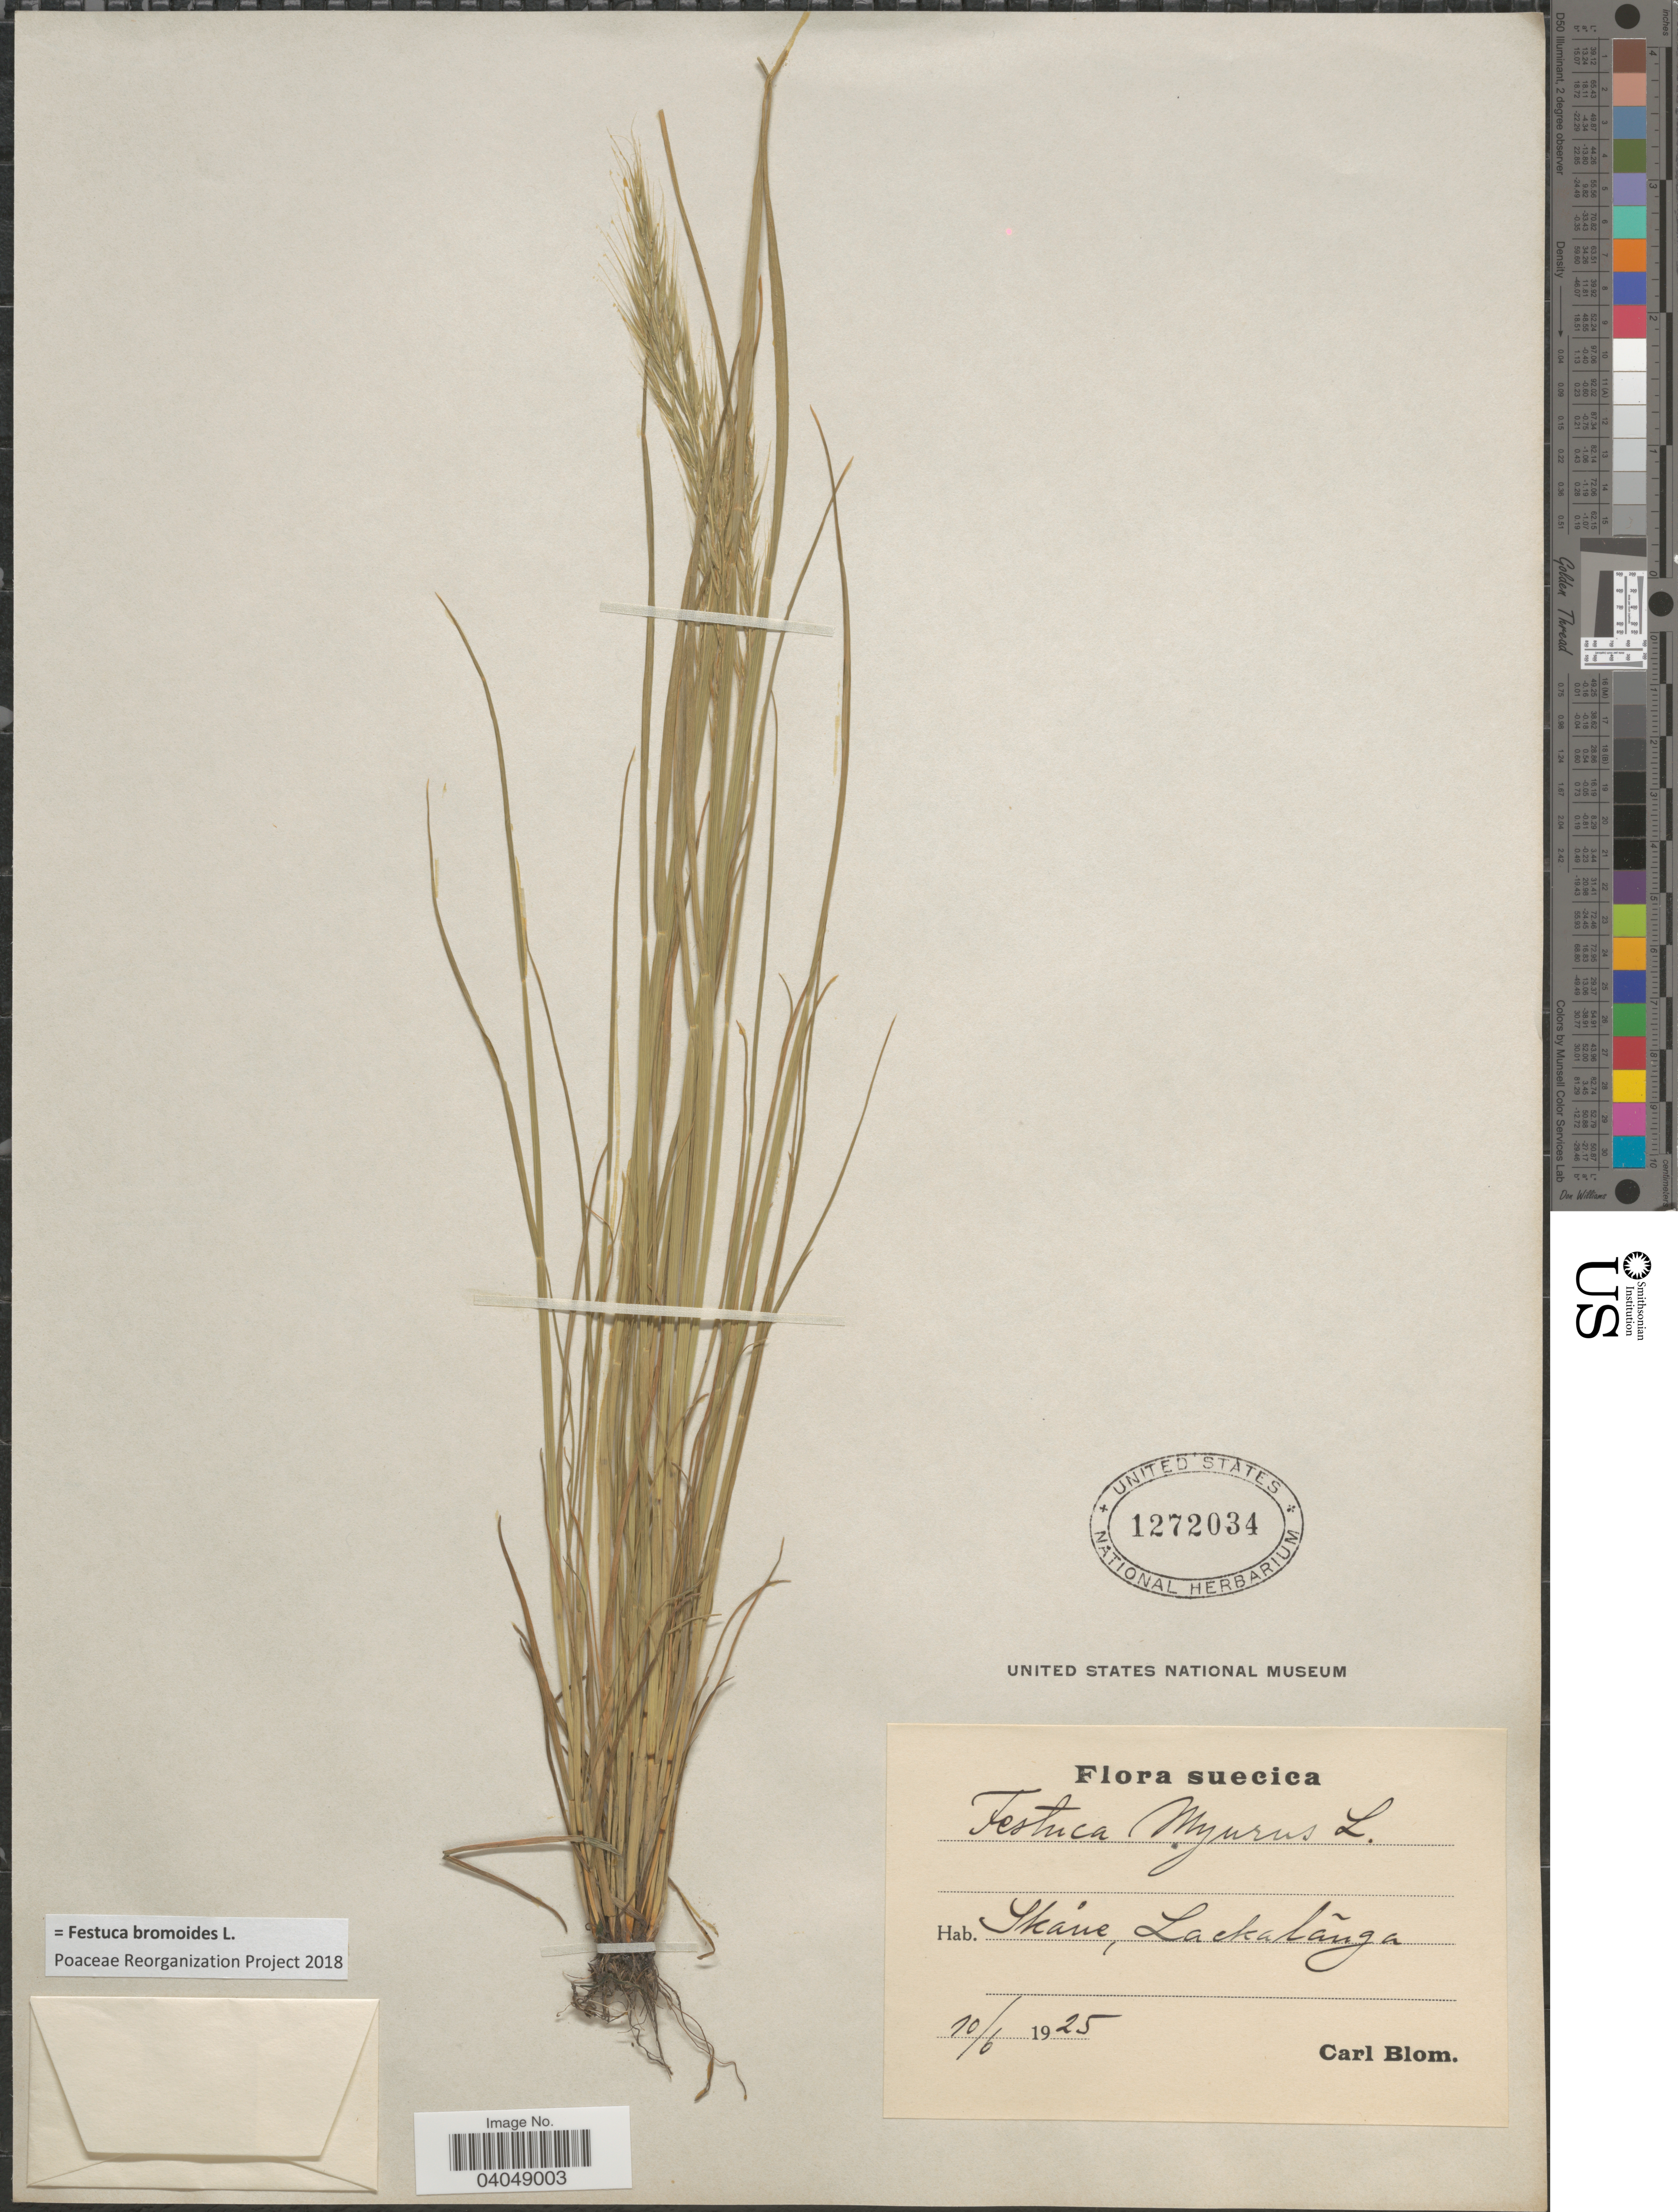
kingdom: Plantae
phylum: Tracheophyta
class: Liliopsida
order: Poales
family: Poaceae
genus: Festuca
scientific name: Festuca bromoides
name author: L.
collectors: C. H. Blom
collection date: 1925-06-10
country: Sweden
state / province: Skåne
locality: Suecica. Lackalänga.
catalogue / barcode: US 1272034